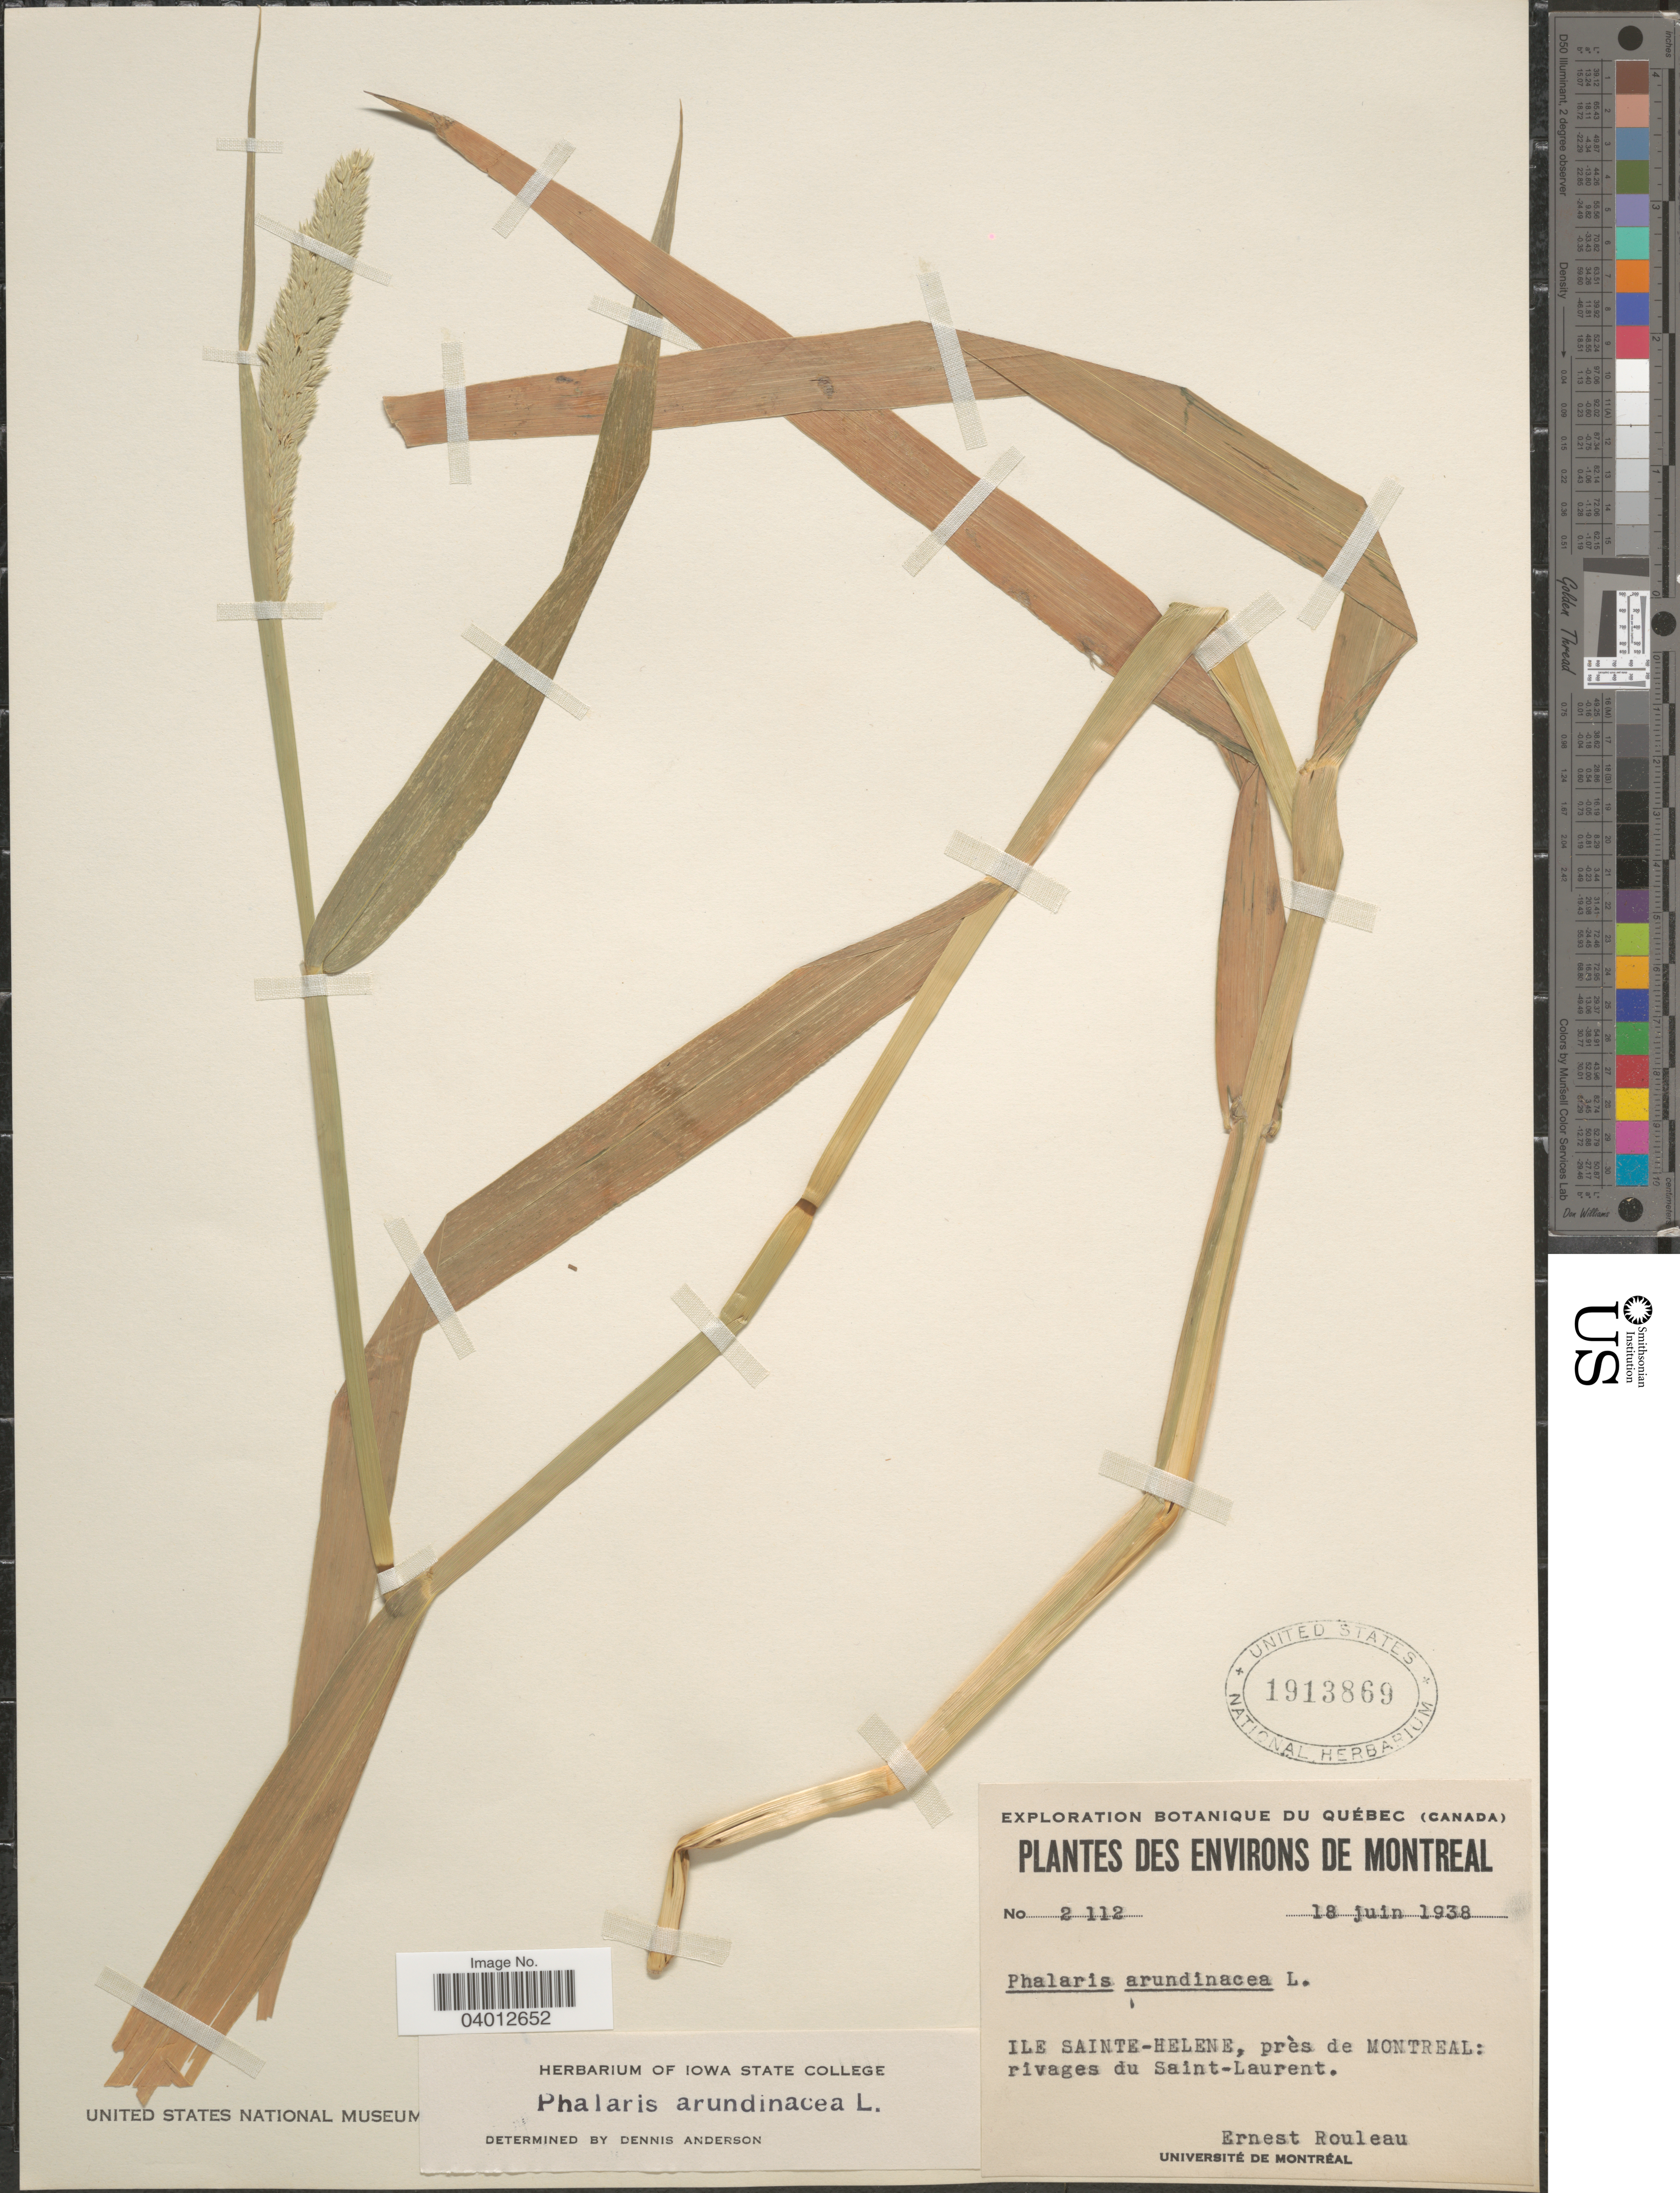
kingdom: Plantae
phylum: Tracheophyta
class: Liliopsida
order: Poales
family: Poaceae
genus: Phalaris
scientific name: Phalaris arundinacea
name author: L.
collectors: J. Rouleau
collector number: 2112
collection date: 1938-06-18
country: Canada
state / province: Quebec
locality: Environs de Montreal. Ile Sainte-Helene, près de Montreal: rivages du Saint-Laurent.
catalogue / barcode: US 1913869